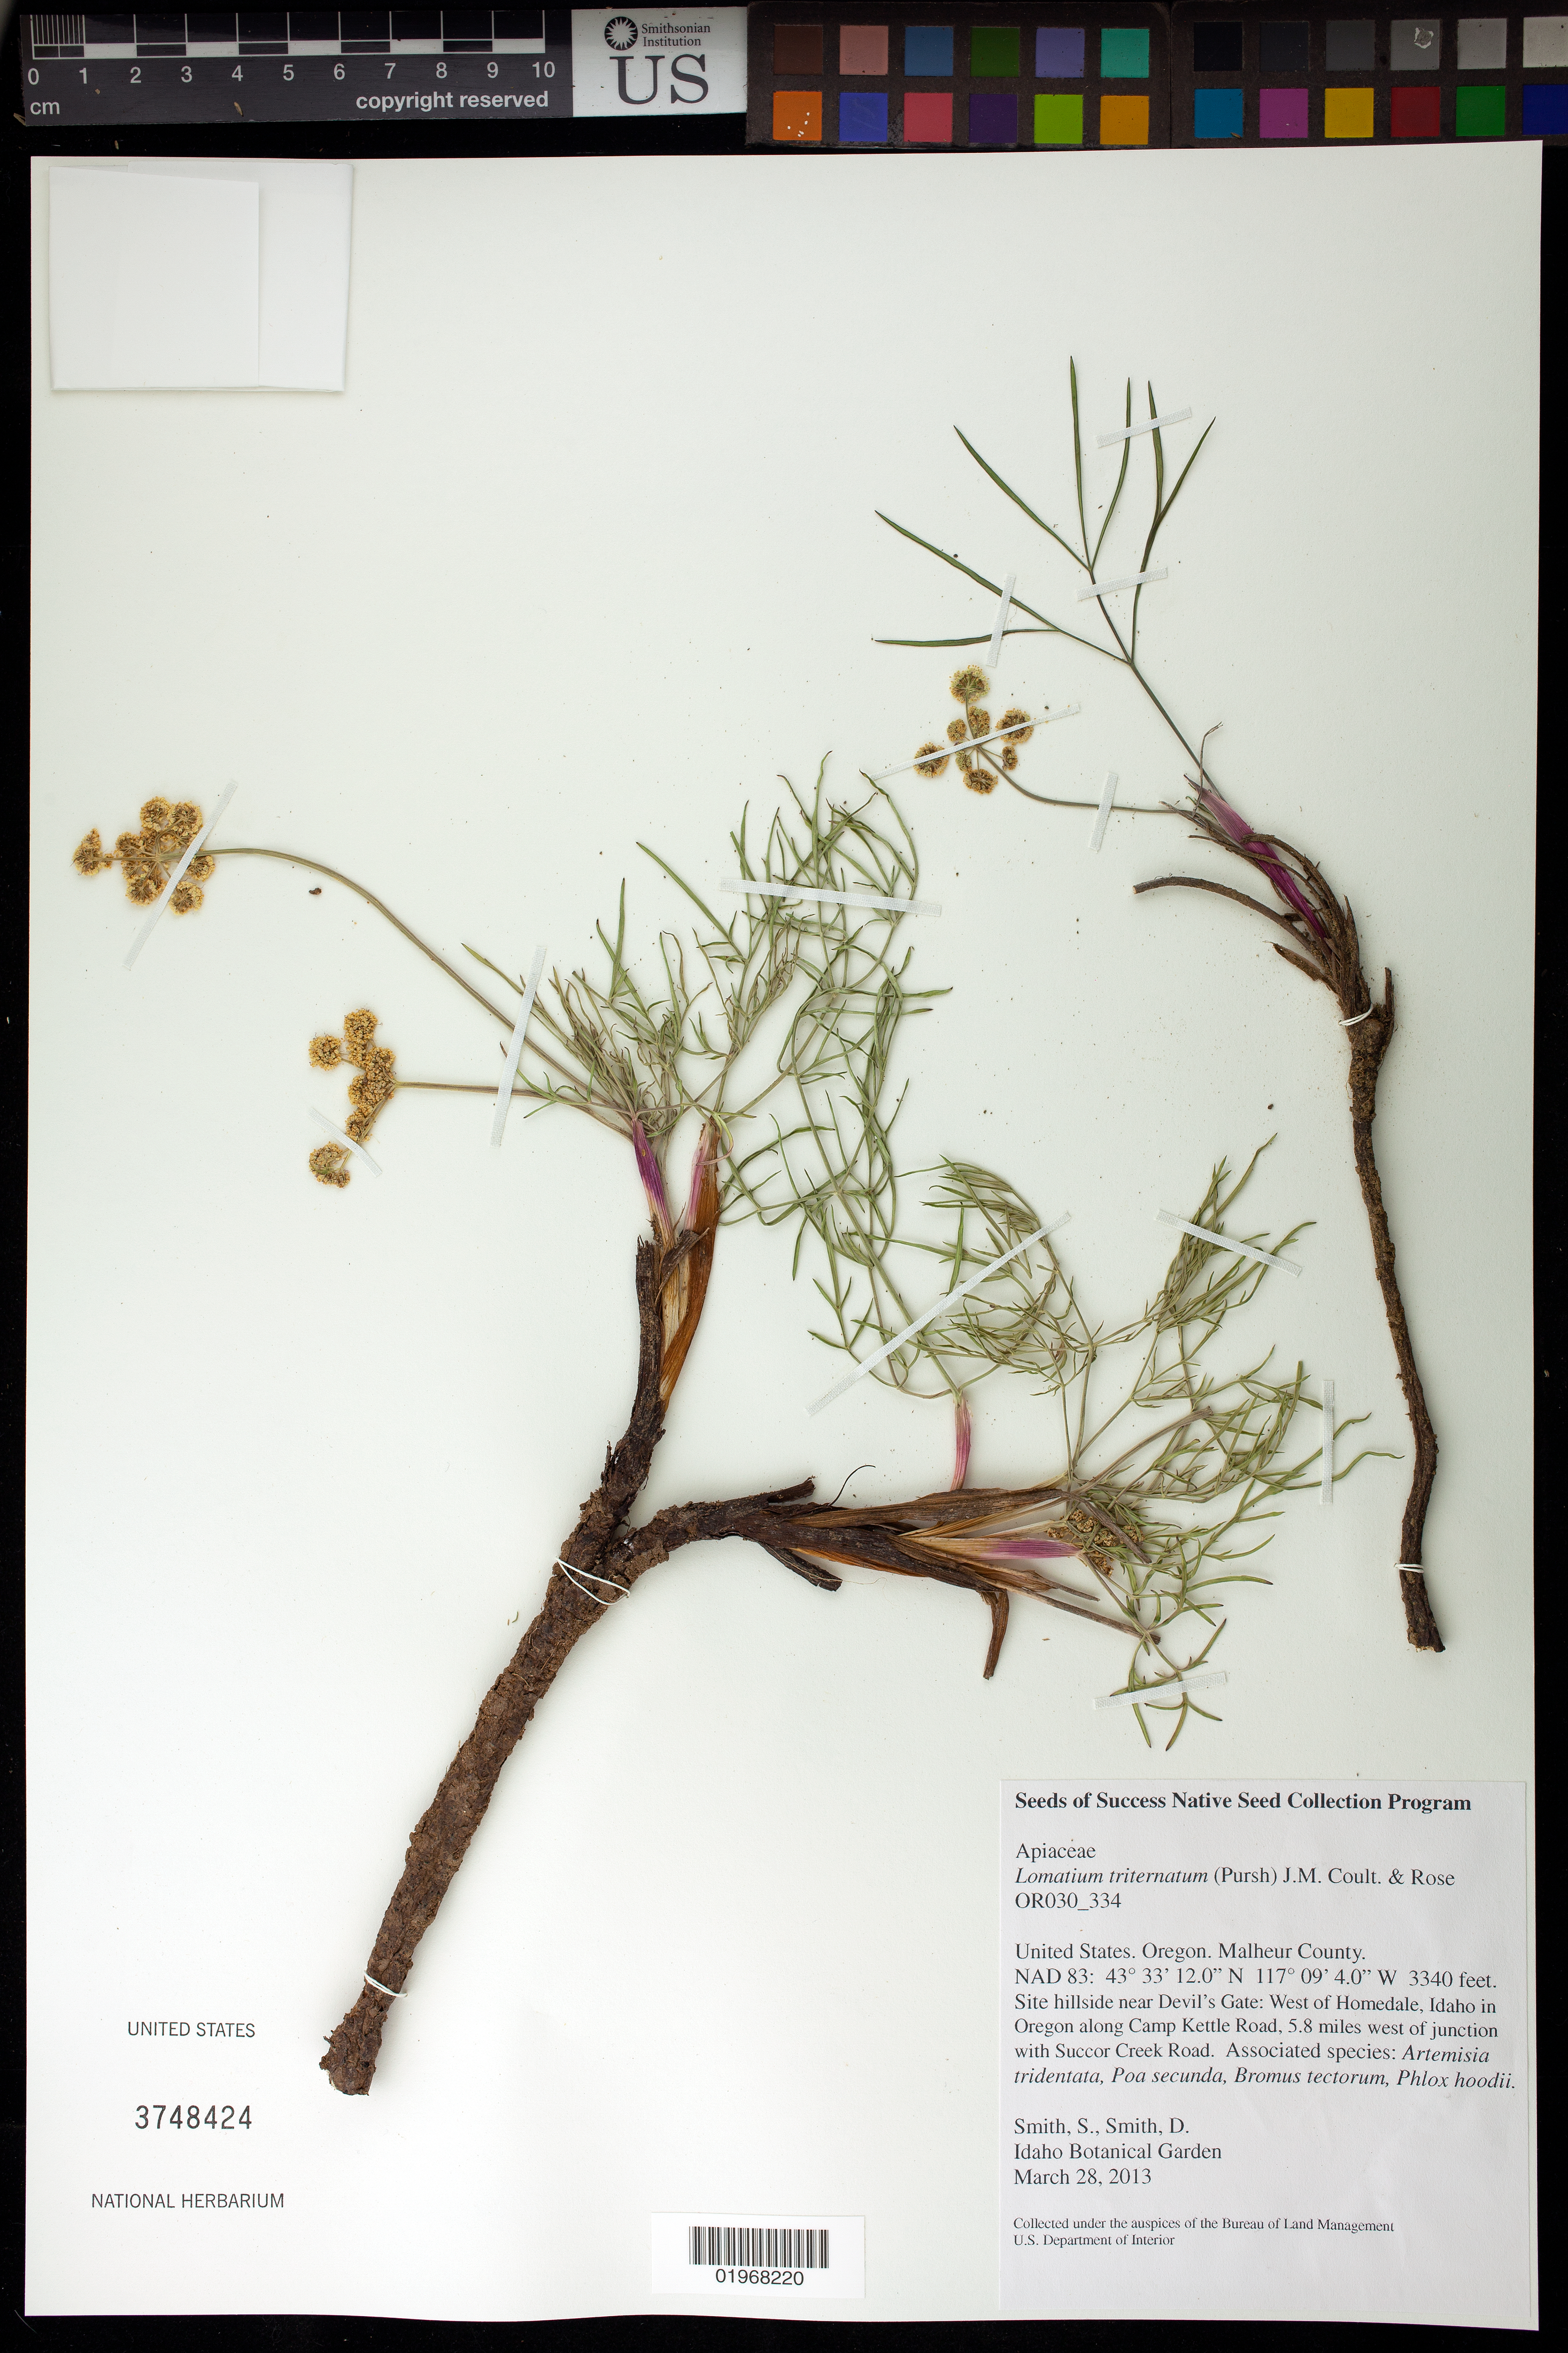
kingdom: Plantae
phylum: Tracheophyta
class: Magnoliopsida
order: Apiales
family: Apiaceae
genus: Lomatium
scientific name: Lomatium triternatum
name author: (Pursh) J.M. Coult. & Rose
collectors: S. Smith & D. Smith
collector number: OR030-334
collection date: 2013-03-28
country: United States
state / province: Oregon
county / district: Malheur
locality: Near Camp Kettle Rd. West of Homedale, 5.8 mi. W of jct with Succor Creek Road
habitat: With Artemisia tridentata, Poa secunda, Bromus tectorum, ect.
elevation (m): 1018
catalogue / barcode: US 3748424